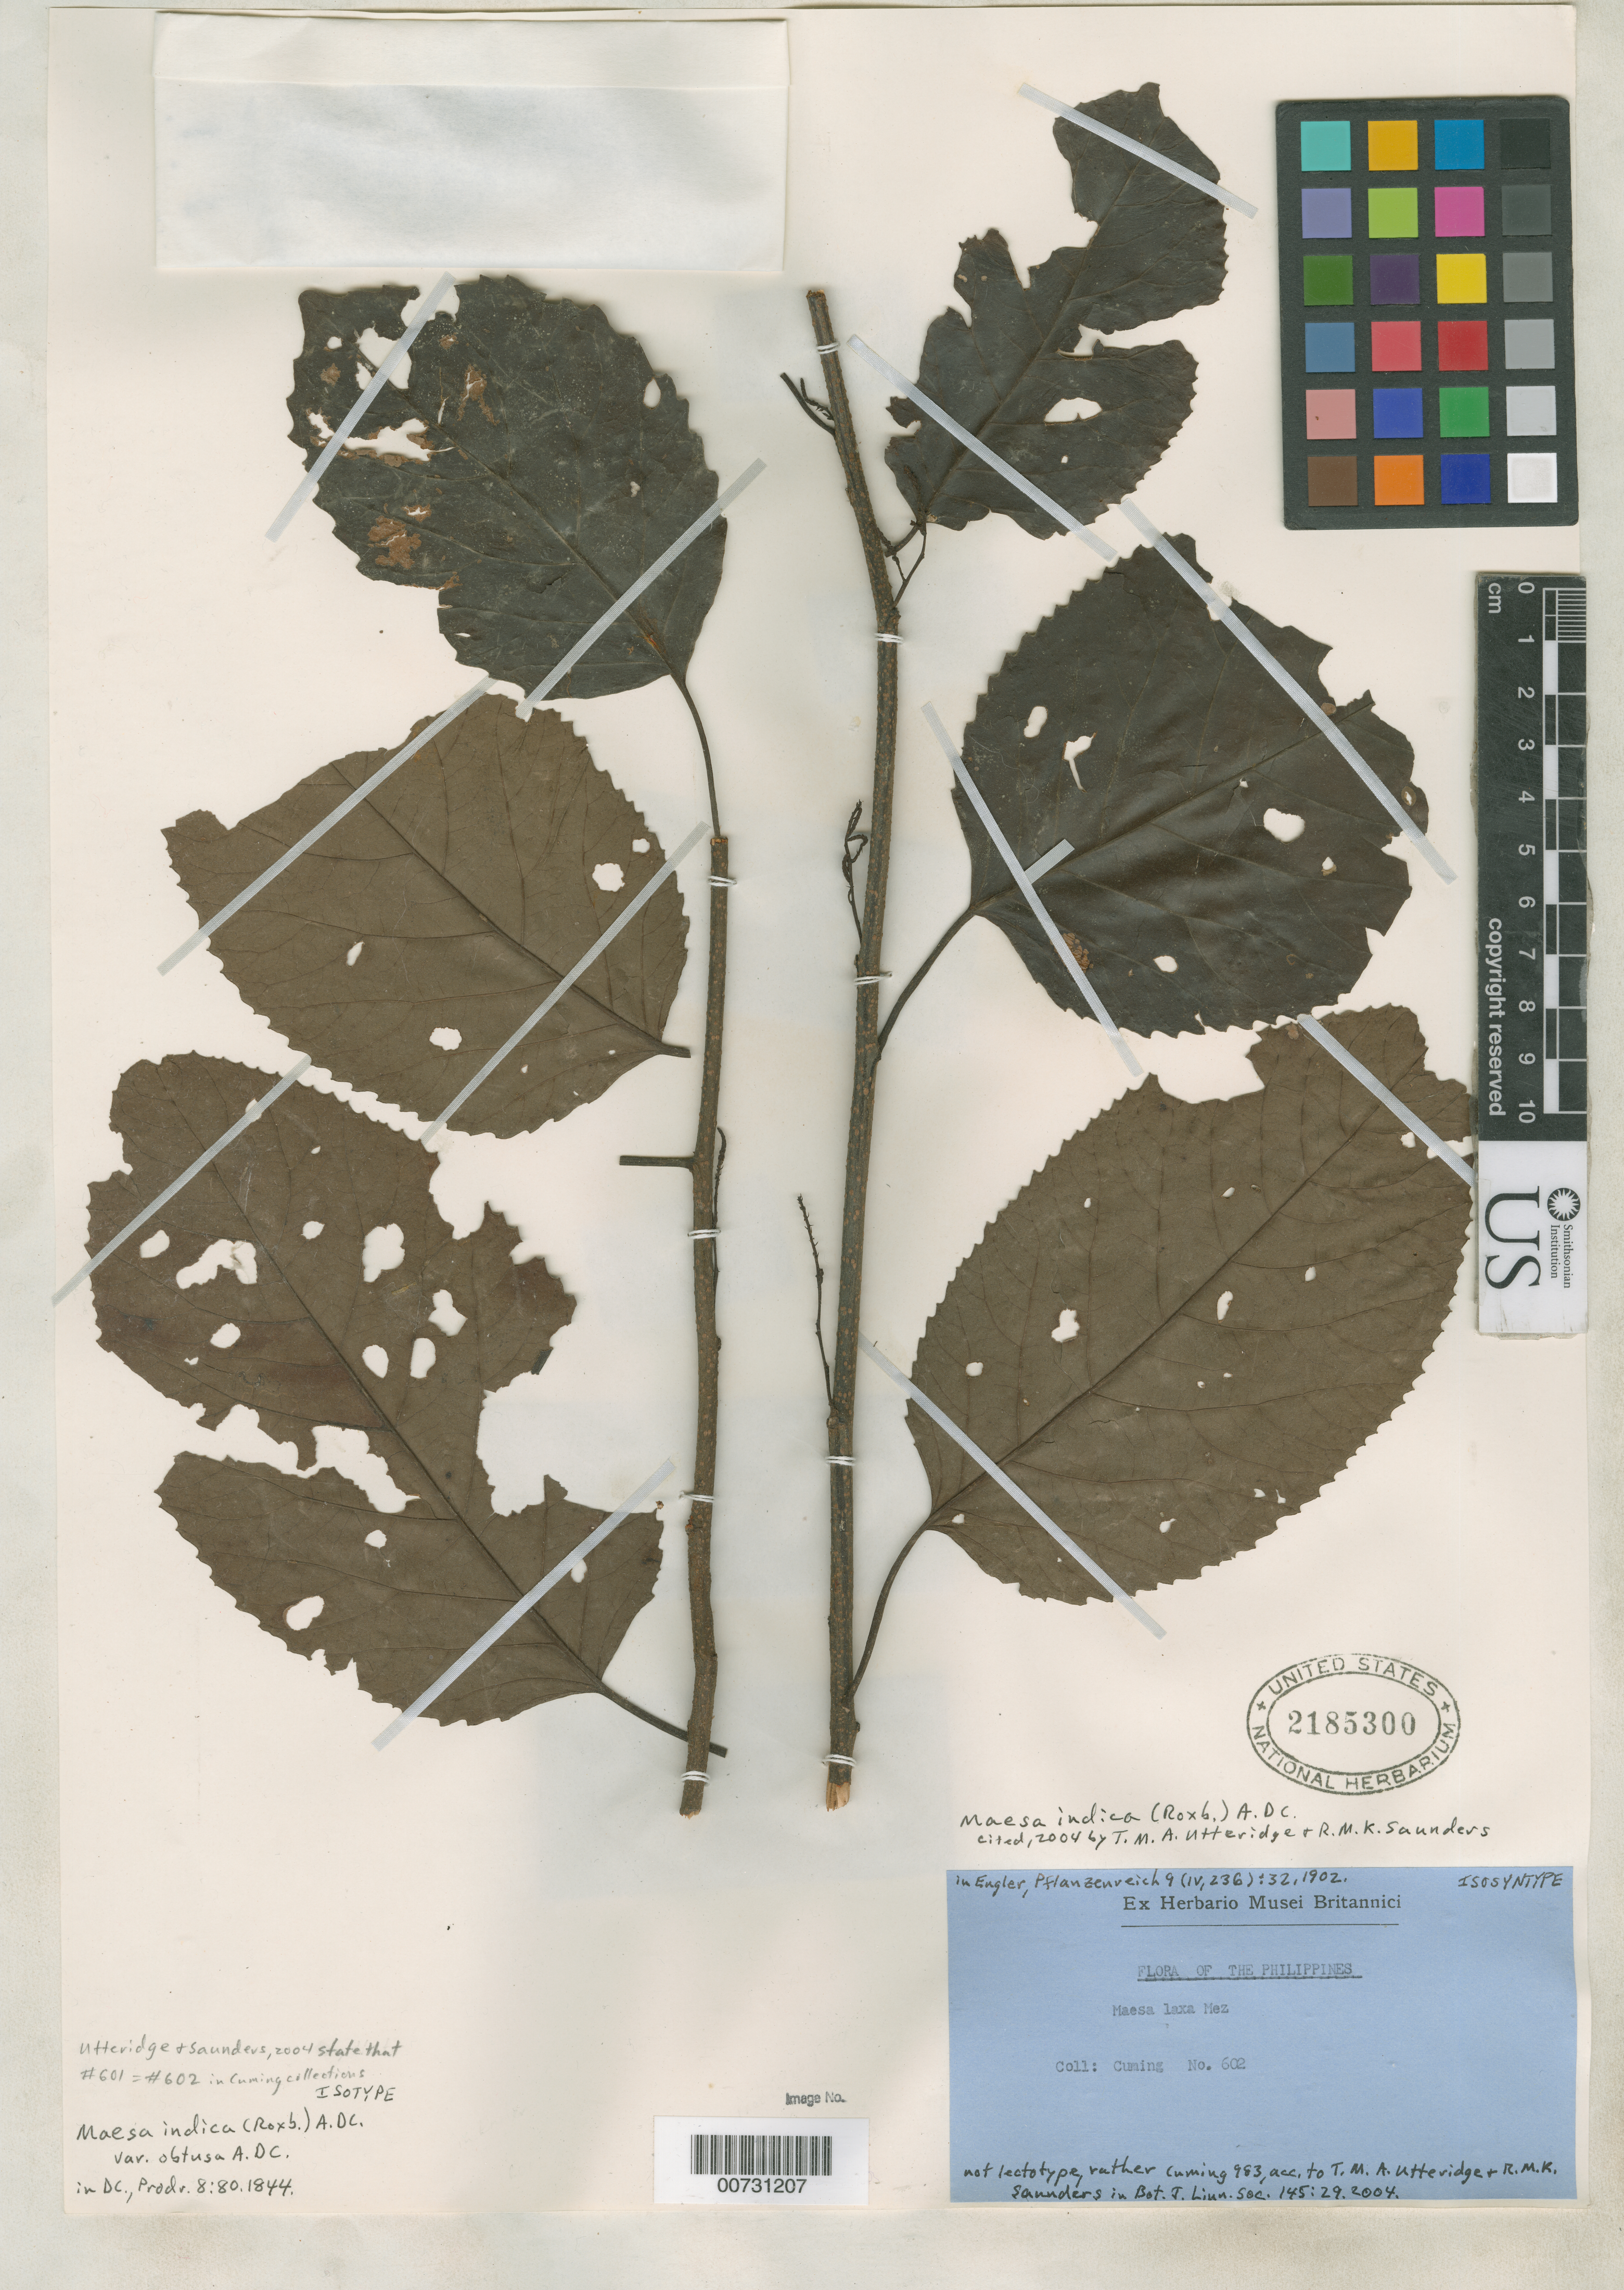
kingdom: Plantae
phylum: Tracheophyta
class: Magnoliopsida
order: Ericales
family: Primulaceae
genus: Maesa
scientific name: Maesa indica var. obtusa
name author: A. DC. in DC.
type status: Isotype; Isosyntype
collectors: H. Cuming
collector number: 602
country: Philippines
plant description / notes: Cited 2004 by Utteridge & Saunders in Bot. J. Linn. Soc.; Also an isosyntype of Maesa laxa Mez. Protologue cites as 601(=602 acc. to Utteridge & Saunders 2004).; Cited 2004 by Utteridge & Saunders in Bot. J. Linn. Soc.; Also an isotype of Maesa indica var. obtusa A. D.C.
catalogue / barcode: US 2185300